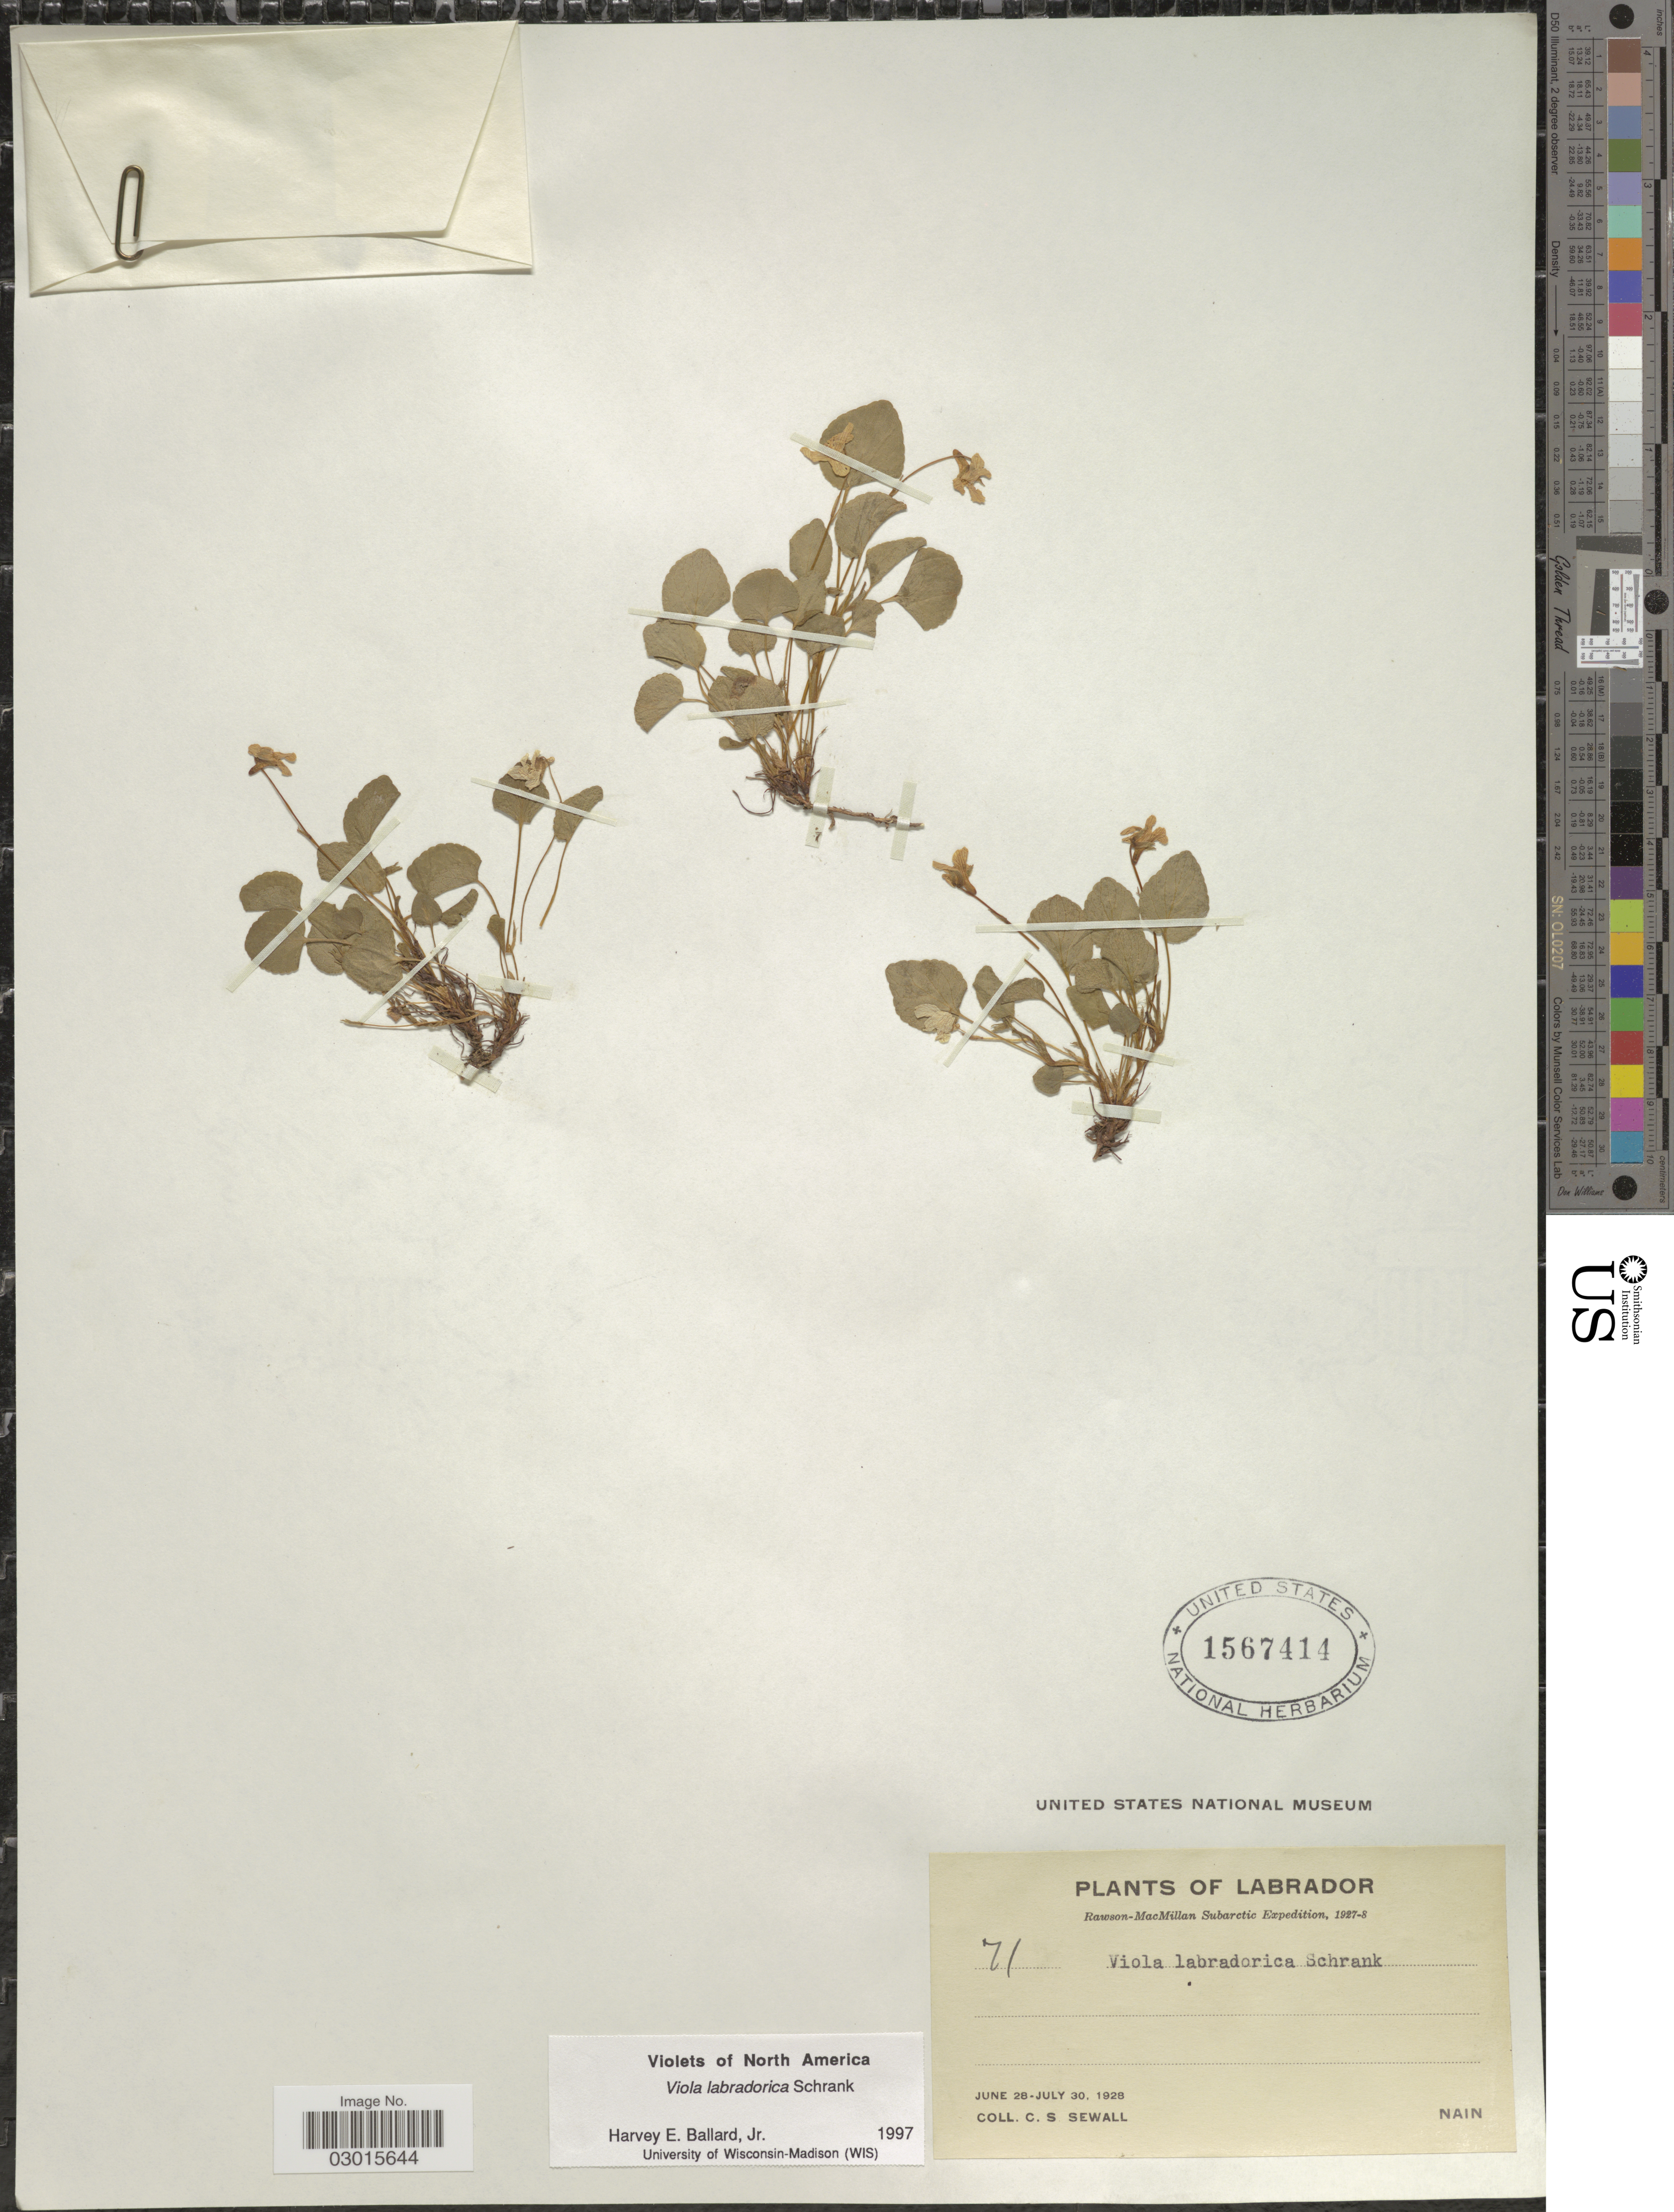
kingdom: Plantae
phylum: Tracheophyta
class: Magnoliopsida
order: Malpighiales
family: Violaceae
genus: Viola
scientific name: Viola labradorica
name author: Schrank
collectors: C. Sewall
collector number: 71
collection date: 1928-06-28/1928-07-30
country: Canada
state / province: Newfoundland and Labrador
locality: Labrador. Nain.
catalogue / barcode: US 1567414